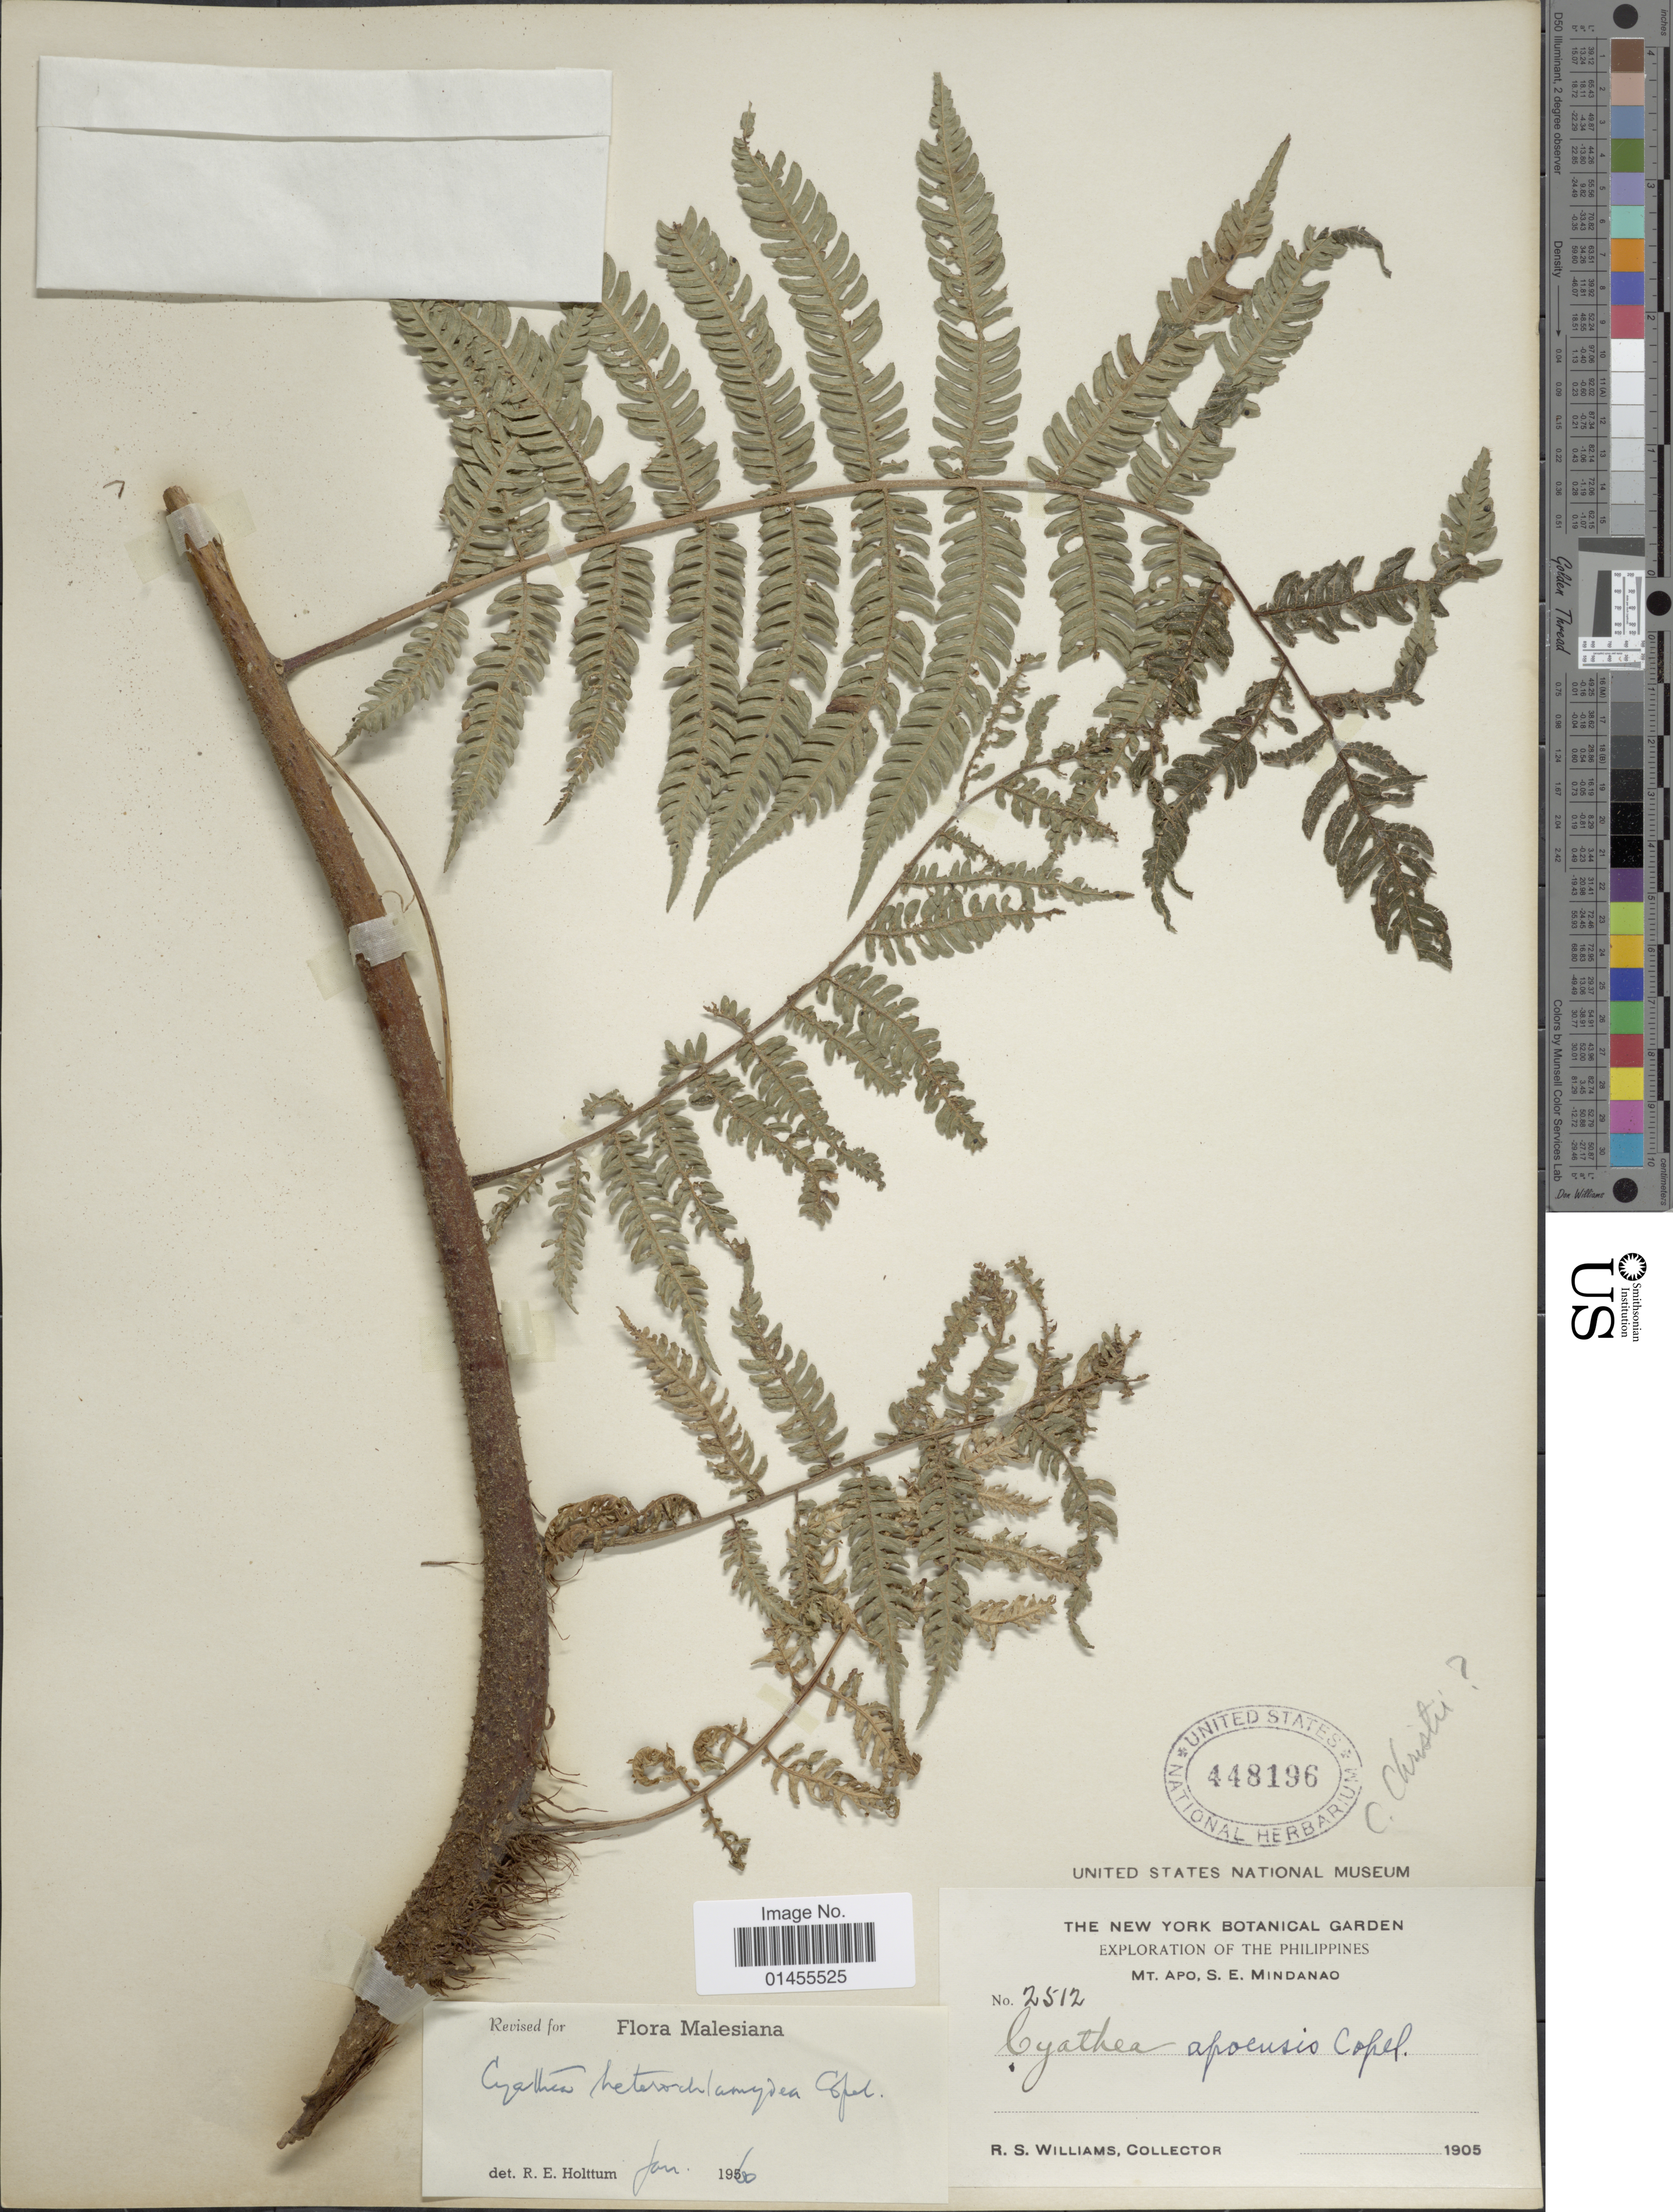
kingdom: Plantae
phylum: Tracheophyta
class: Polypodiopsida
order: Cyatheales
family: Cyatheaceae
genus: Alsophila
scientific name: Alsophila heterochlamydea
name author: (Copel.) R.M. Tryon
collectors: R. S. Williams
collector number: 2512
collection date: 1905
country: Philippines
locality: Mt. Apo, S. E. Mindanao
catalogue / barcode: US 448196